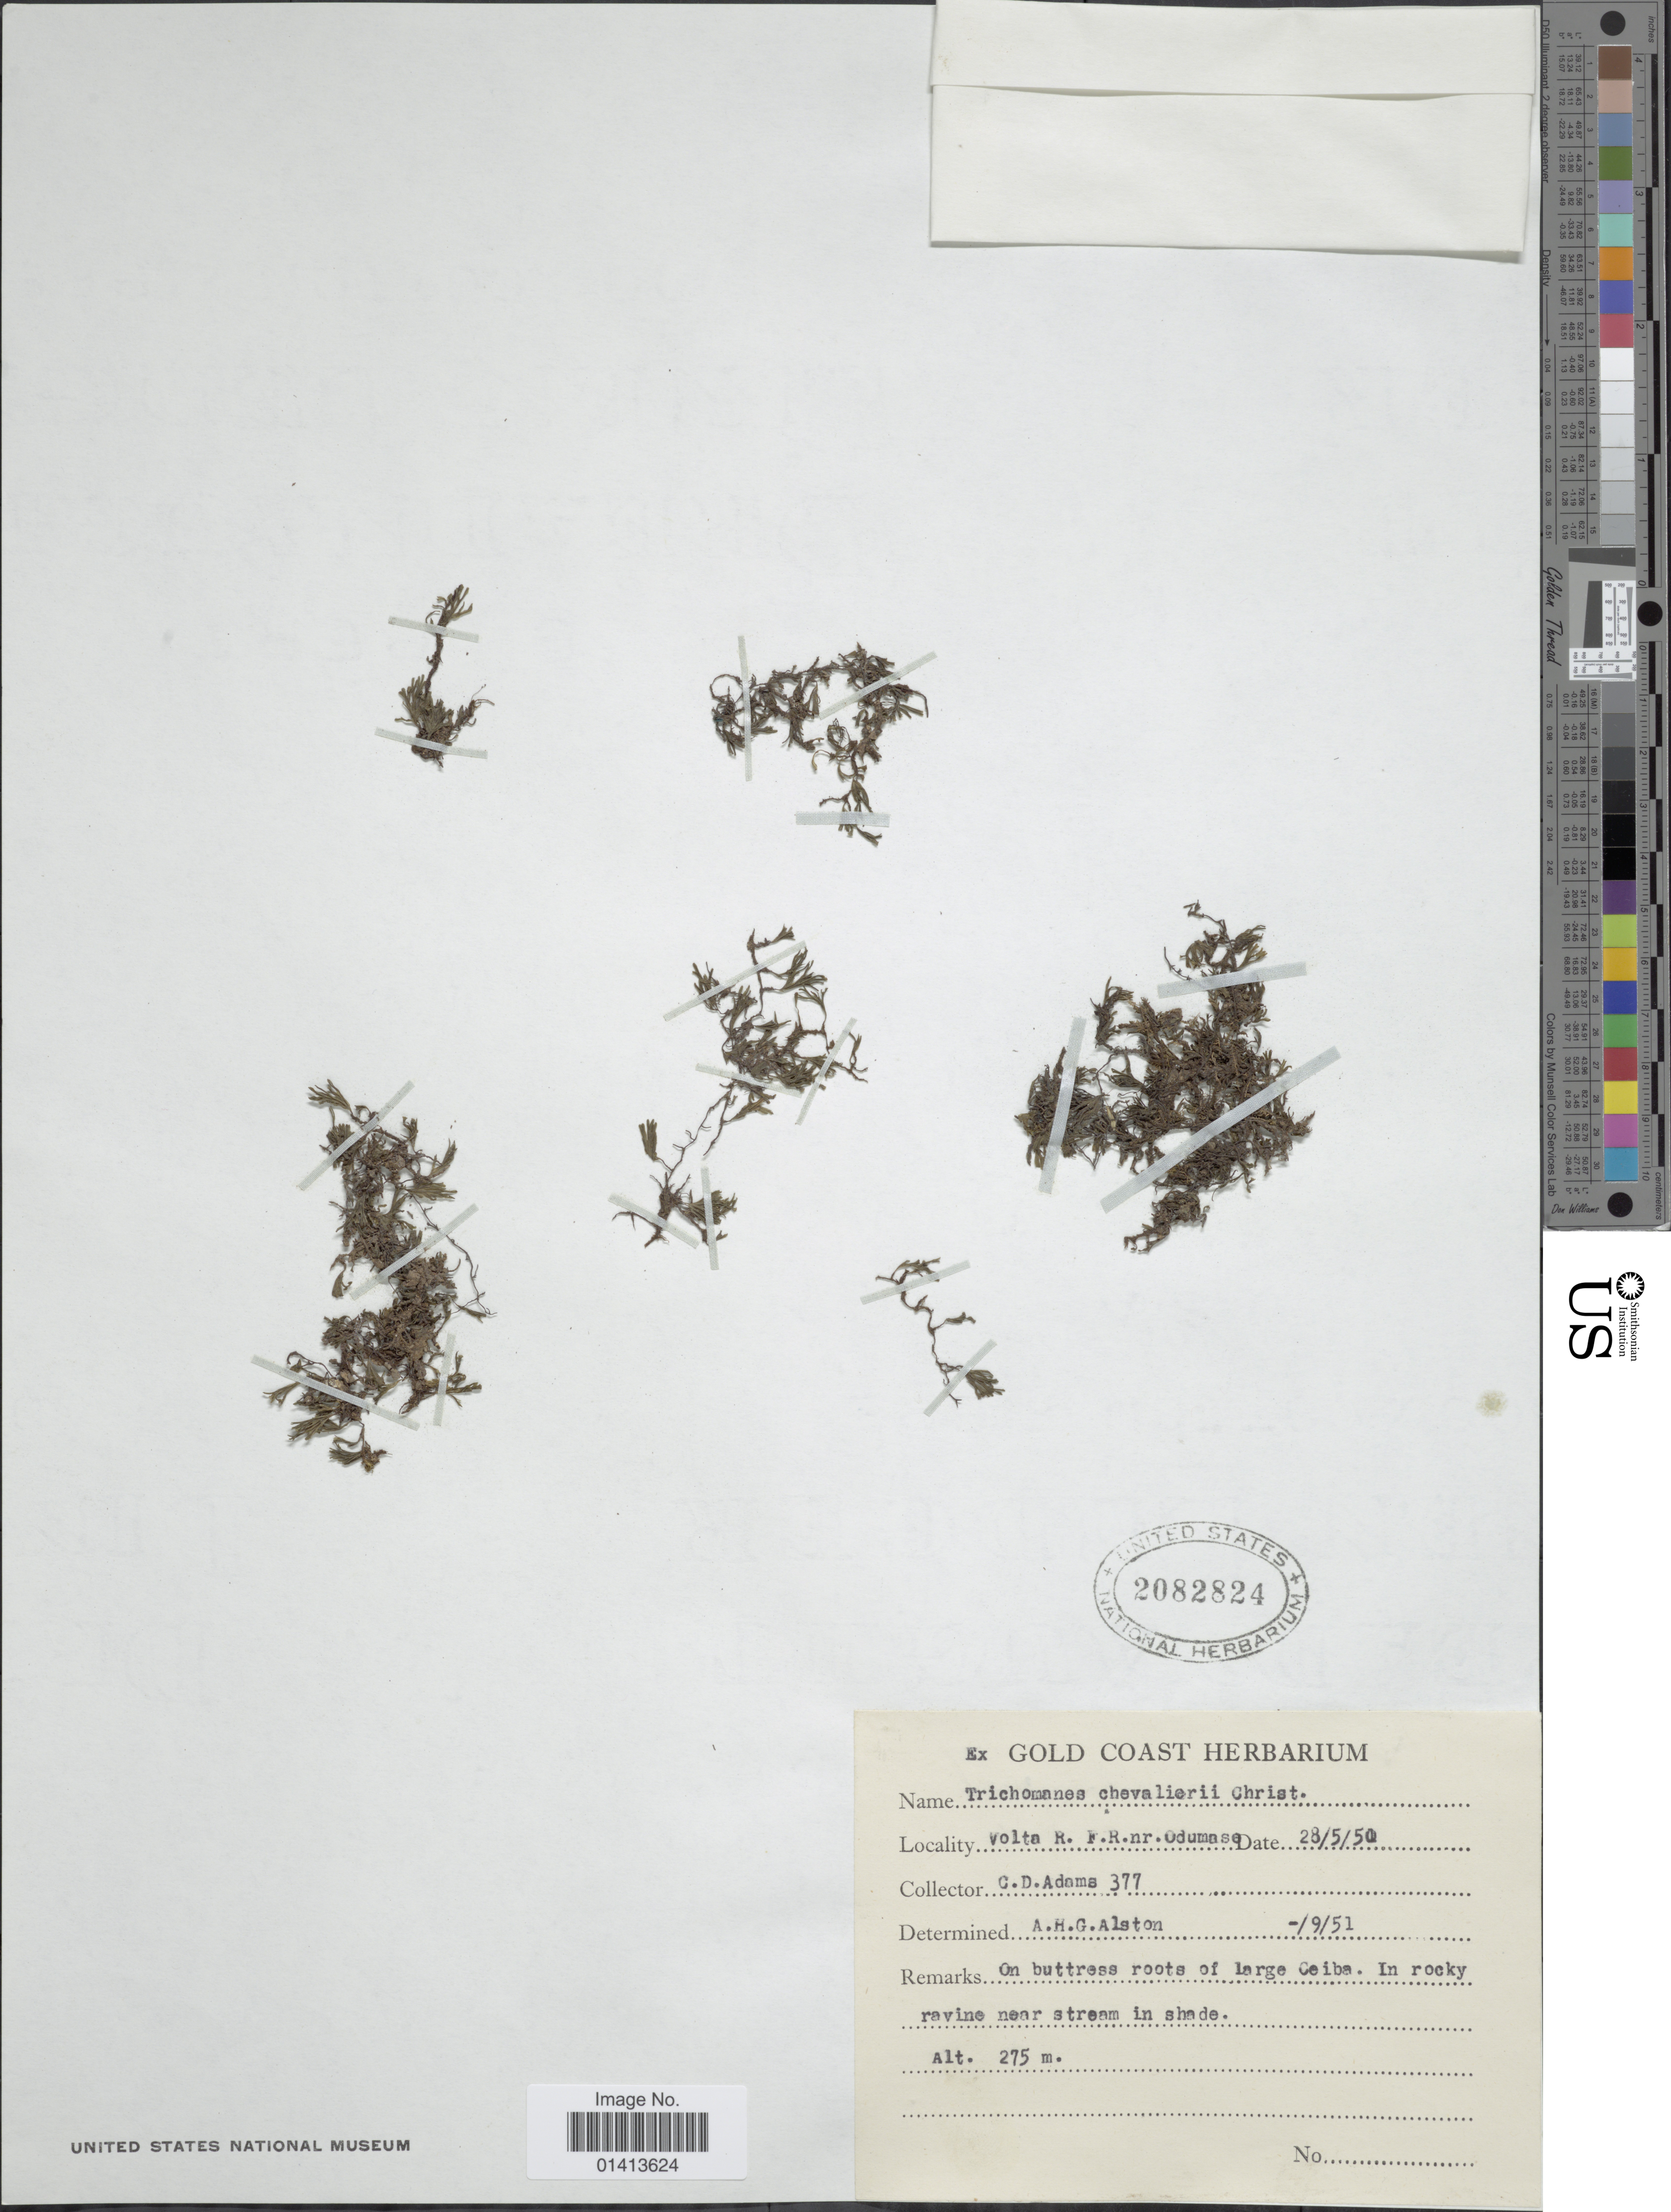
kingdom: Plantae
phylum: Tracheophyta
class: Polypodiopsida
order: Hymenophyllales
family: Hymenophyllaceae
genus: Crepidomanes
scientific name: Crepidomanes chevalieri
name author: (Christ) Ebihara & Dubuisson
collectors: C. D. Adams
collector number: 377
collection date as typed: Transcribed d/m/y: 28/5/50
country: Ghana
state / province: Volta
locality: Volta R. F. R nr Odumase, Gold Coast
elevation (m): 275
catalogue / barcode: US 2082824